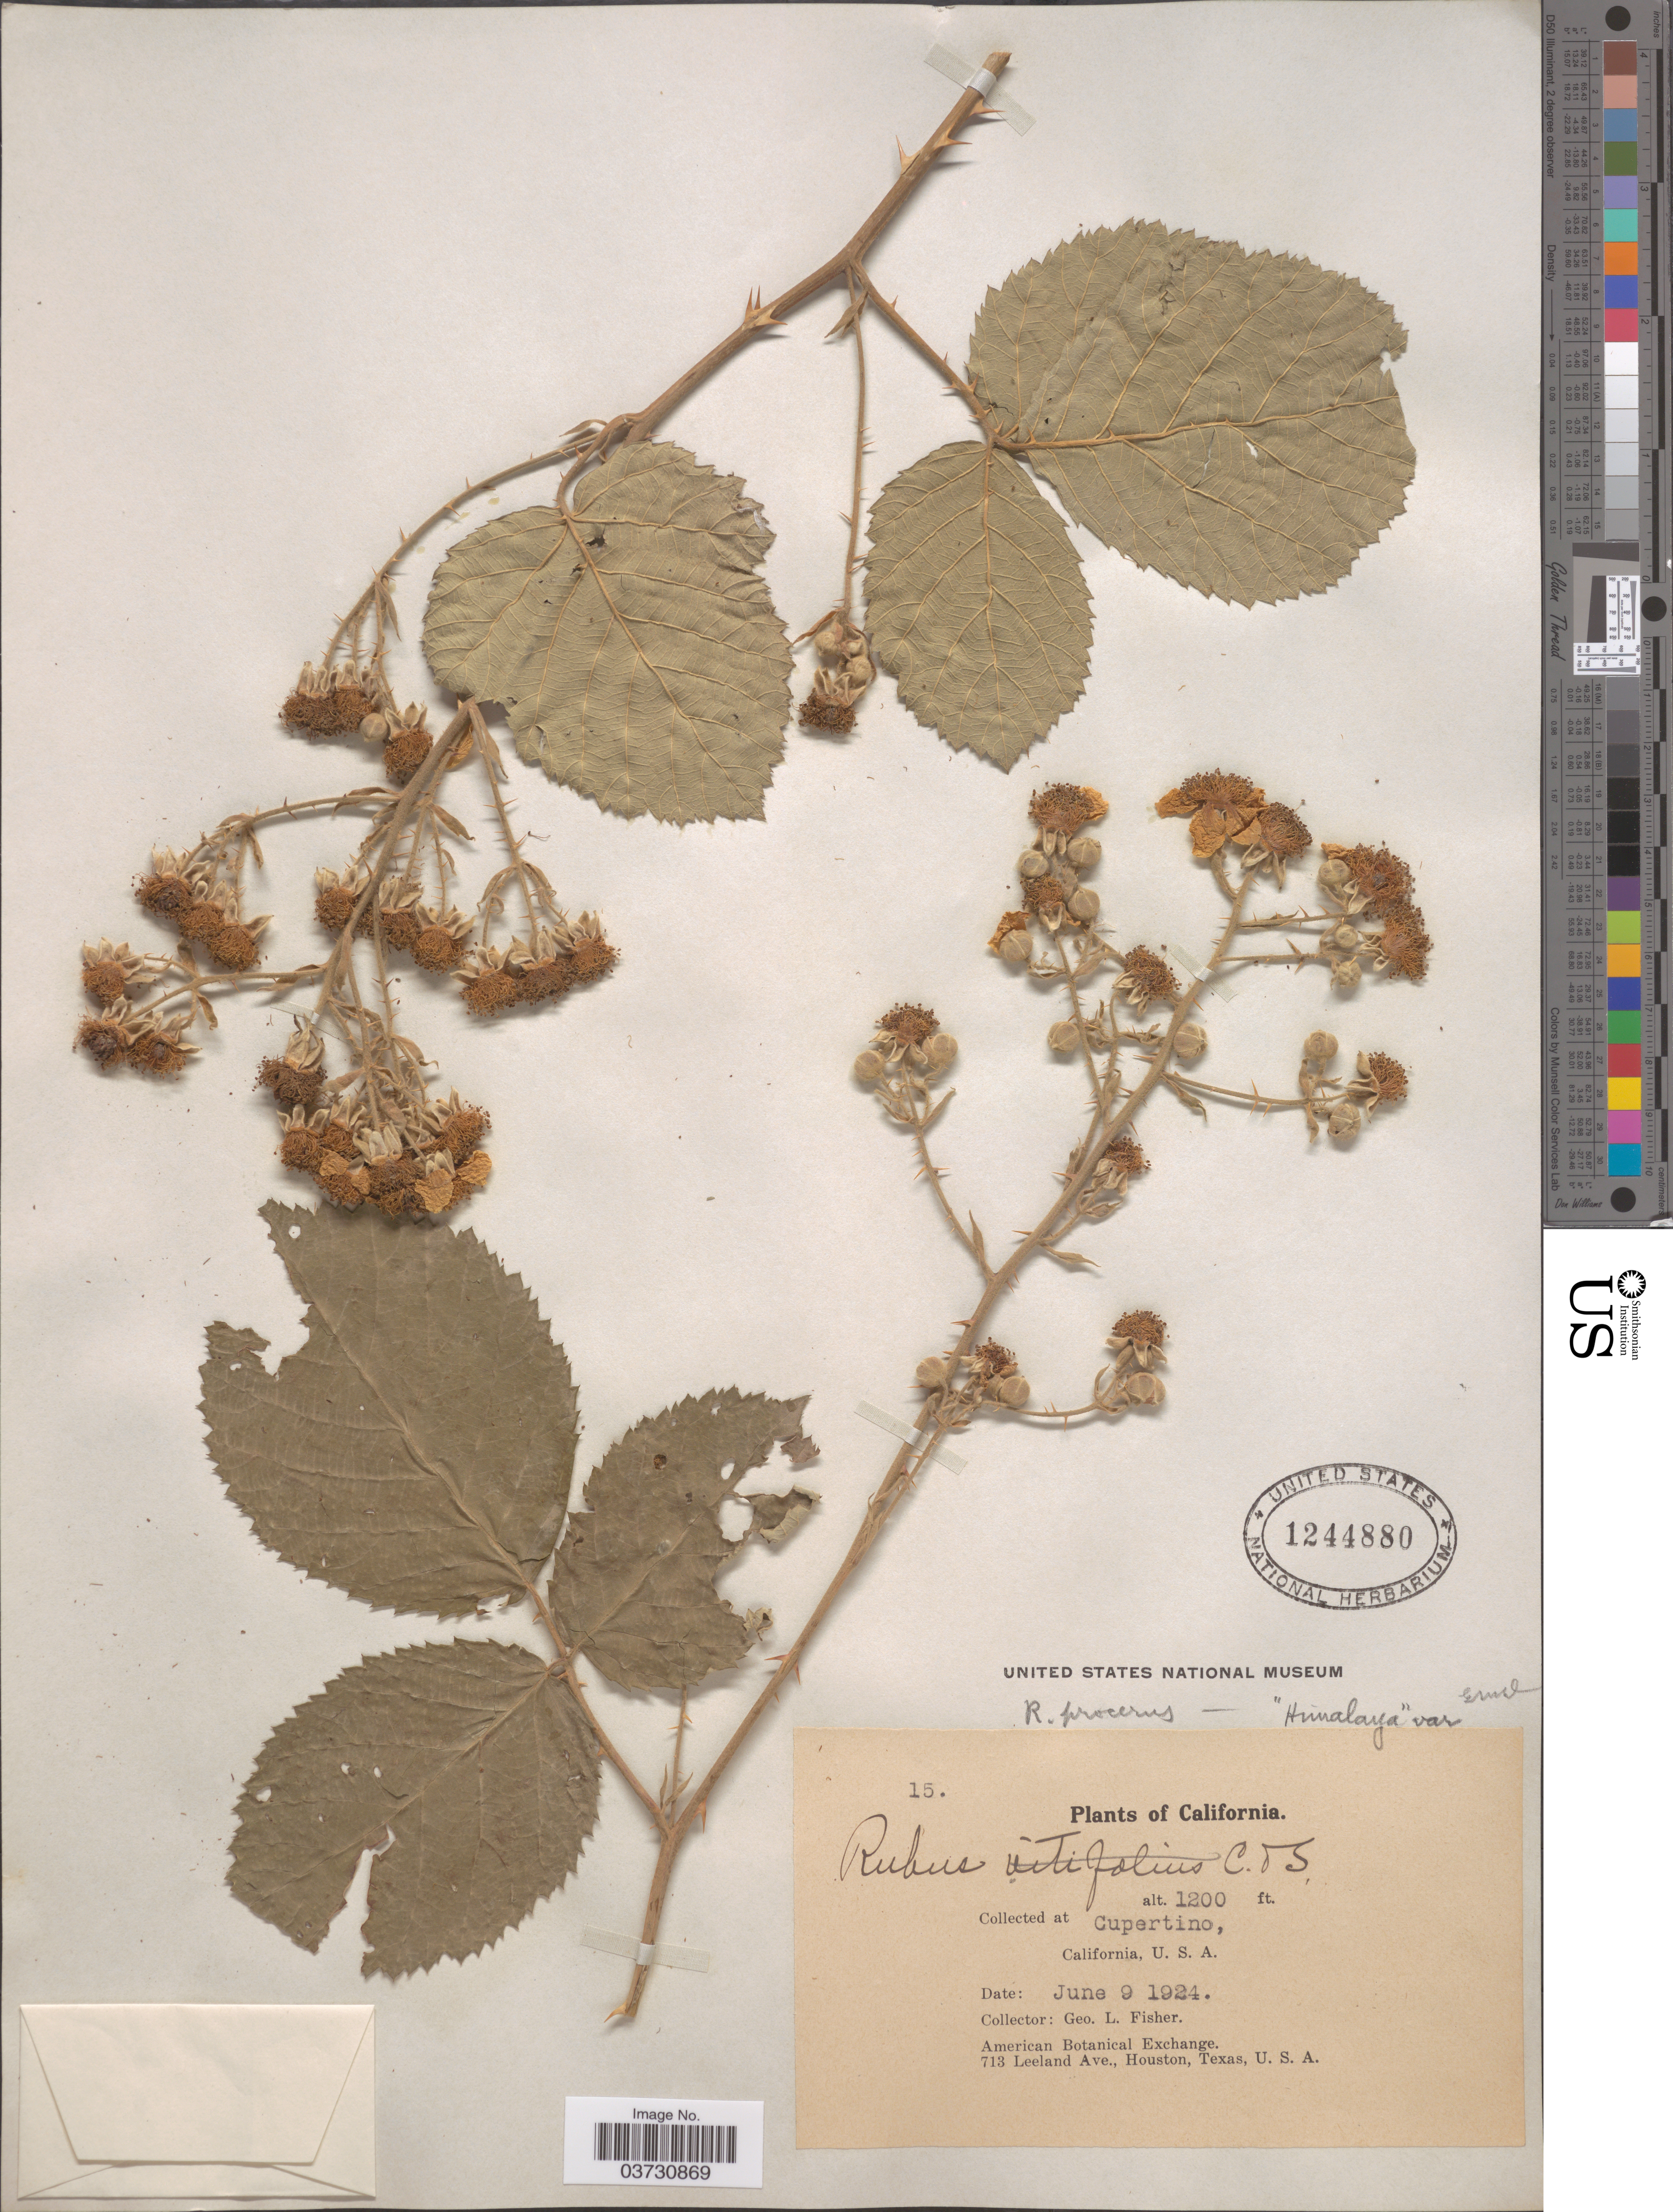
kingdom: Plantae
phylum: Tracheophyta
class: Magnoliopsida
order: Rosales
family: Rosaceae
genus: Rubus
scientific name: Rubus procerus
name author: P.J. Müll. ex Boulay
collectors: G. L. Fisher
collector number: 15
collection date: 1924-06-09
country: United States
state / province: California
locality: Cupertino.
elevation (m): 366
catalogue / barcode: US 1244880